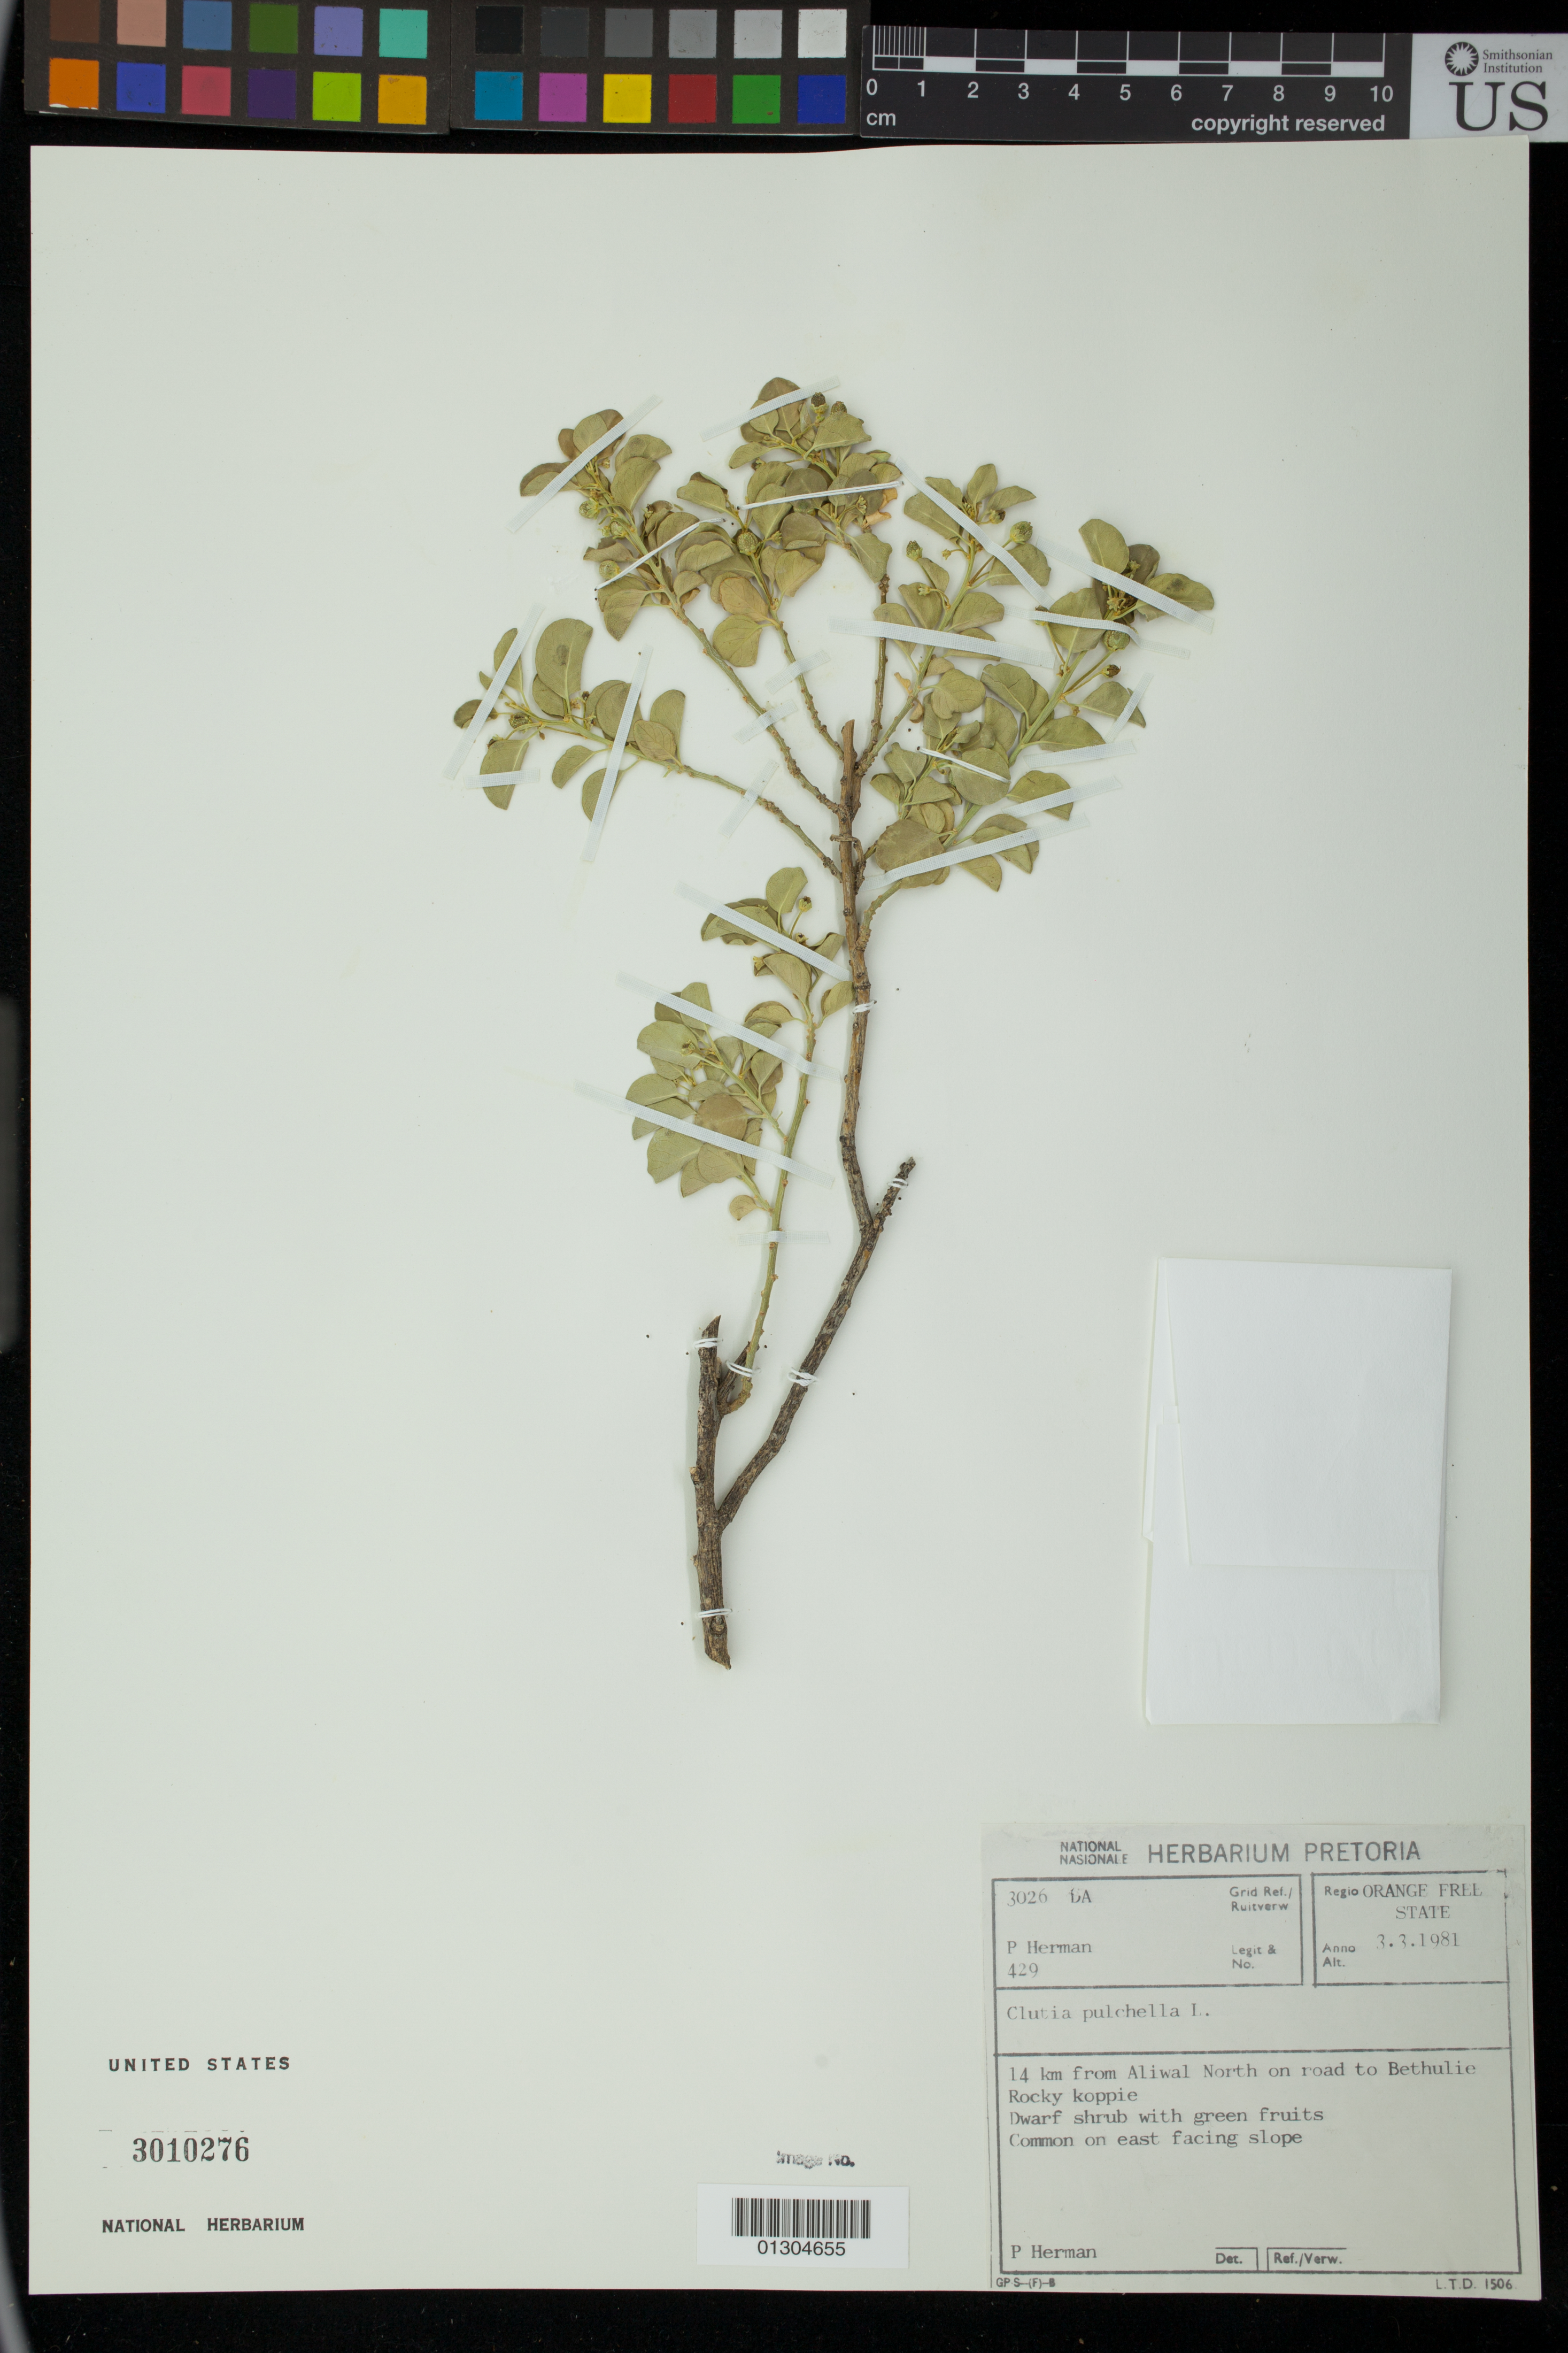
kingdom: Plantae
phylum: Tracheophyta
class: Magnoliopsida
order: Malpighiales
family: Peraceae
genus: Clutia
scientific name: Clutia pulchella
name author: L.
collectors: P. Herman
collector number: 429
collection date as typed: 3/3/1981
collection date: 1981-03-03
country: South Africa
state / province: Free State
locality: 14 km from Aliwal North on road to Bethulie Rocky koppie.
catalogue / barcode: US 3010276